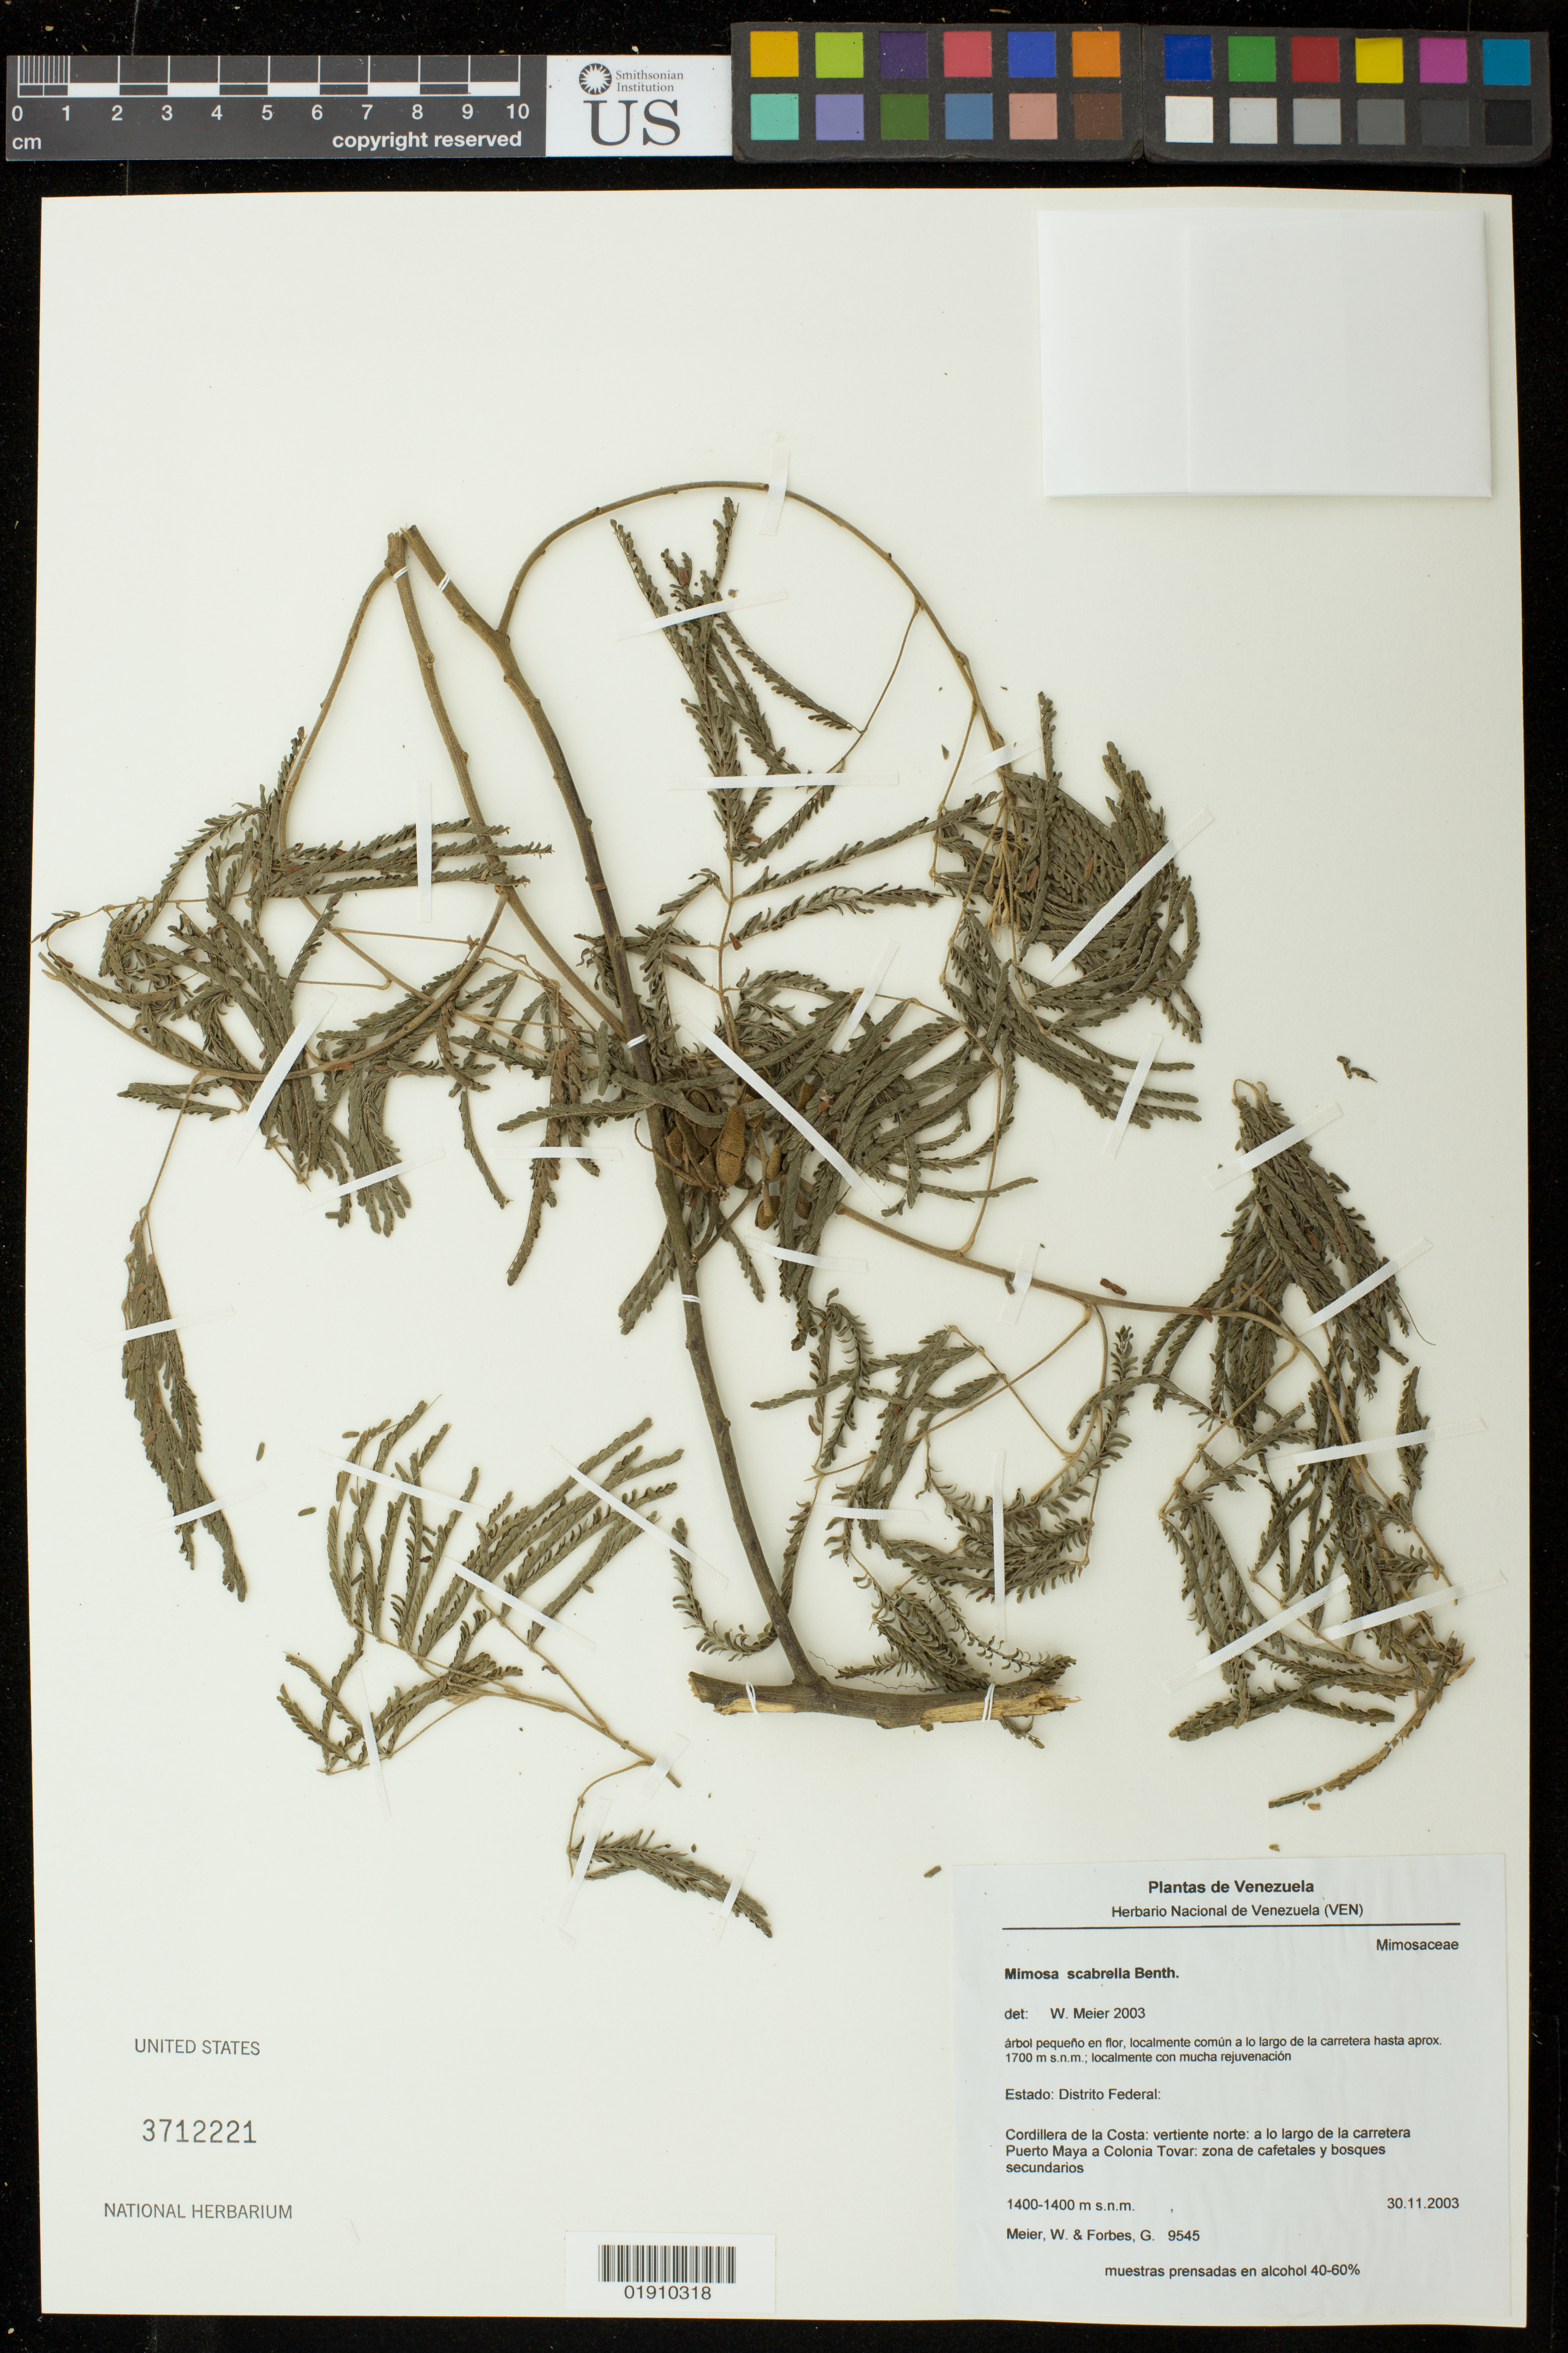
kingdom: Plantae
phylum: Tracheophyta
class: Magnoliopsida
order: Fabales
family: Fabaceae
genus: Mimosa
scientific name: Mimosa scabrella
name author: Benth.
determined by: Meier, Winfried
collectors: W. Meier & G. Forbes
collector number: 9545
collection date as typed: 30.11.2003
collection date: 2003-11-30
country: Venezuela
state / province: Distrito Federal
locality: Estado: Distrito Federal: Cordillera de la Costa: vertiente norte: a lo largo de la carretera Puerto Maya a Colonia Tovar: zona de cafetales y bosques secundarios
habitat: localmente con mucha rejuvenacion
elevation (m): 1400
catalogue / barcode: US 3712221